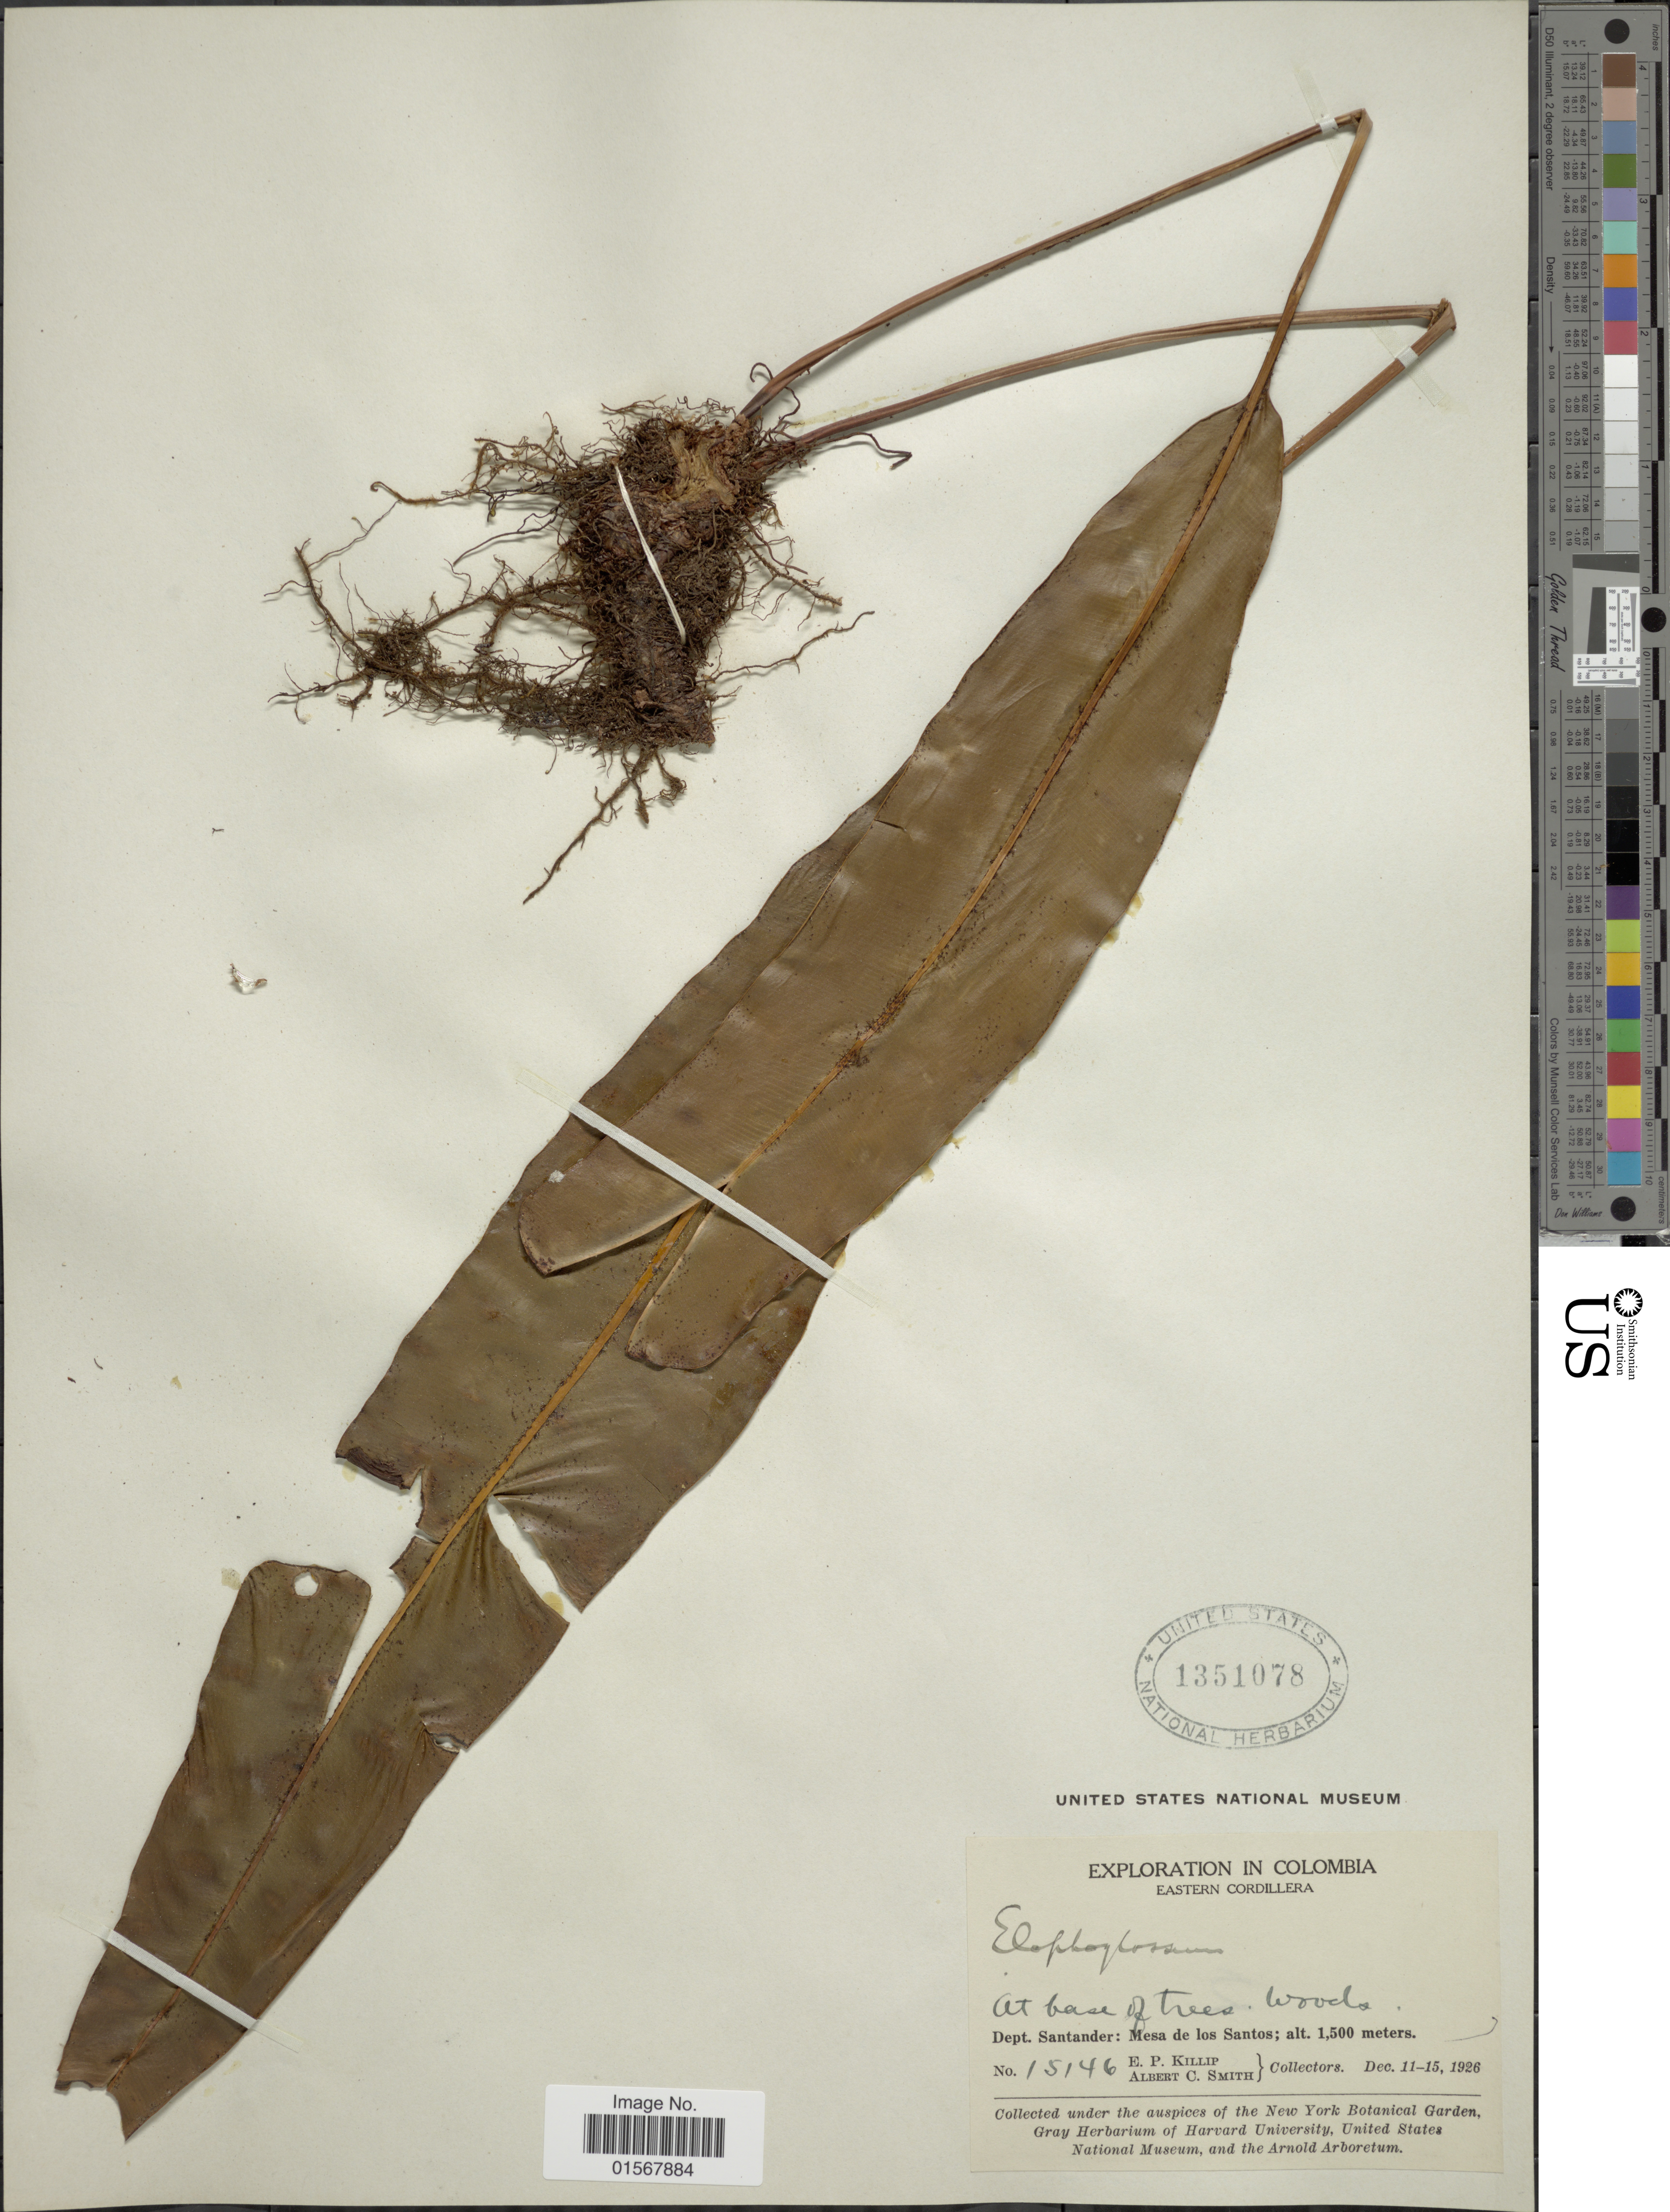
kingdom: Plantae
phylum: Tracheophyta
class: Polypodiopsida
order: Polypodiales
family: Dryopteridaceae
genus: Elaphoglossum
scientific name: Elaphoglossum sp.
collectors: E. P. Killip & A. C. Smith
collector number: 15146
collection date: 1926-12-11/1926-12-15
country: Colombia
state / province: Santander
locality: Eastern Cordillera, Dept. Santander: Mesa de los Santos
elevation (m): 1500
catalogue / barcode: US 1351078